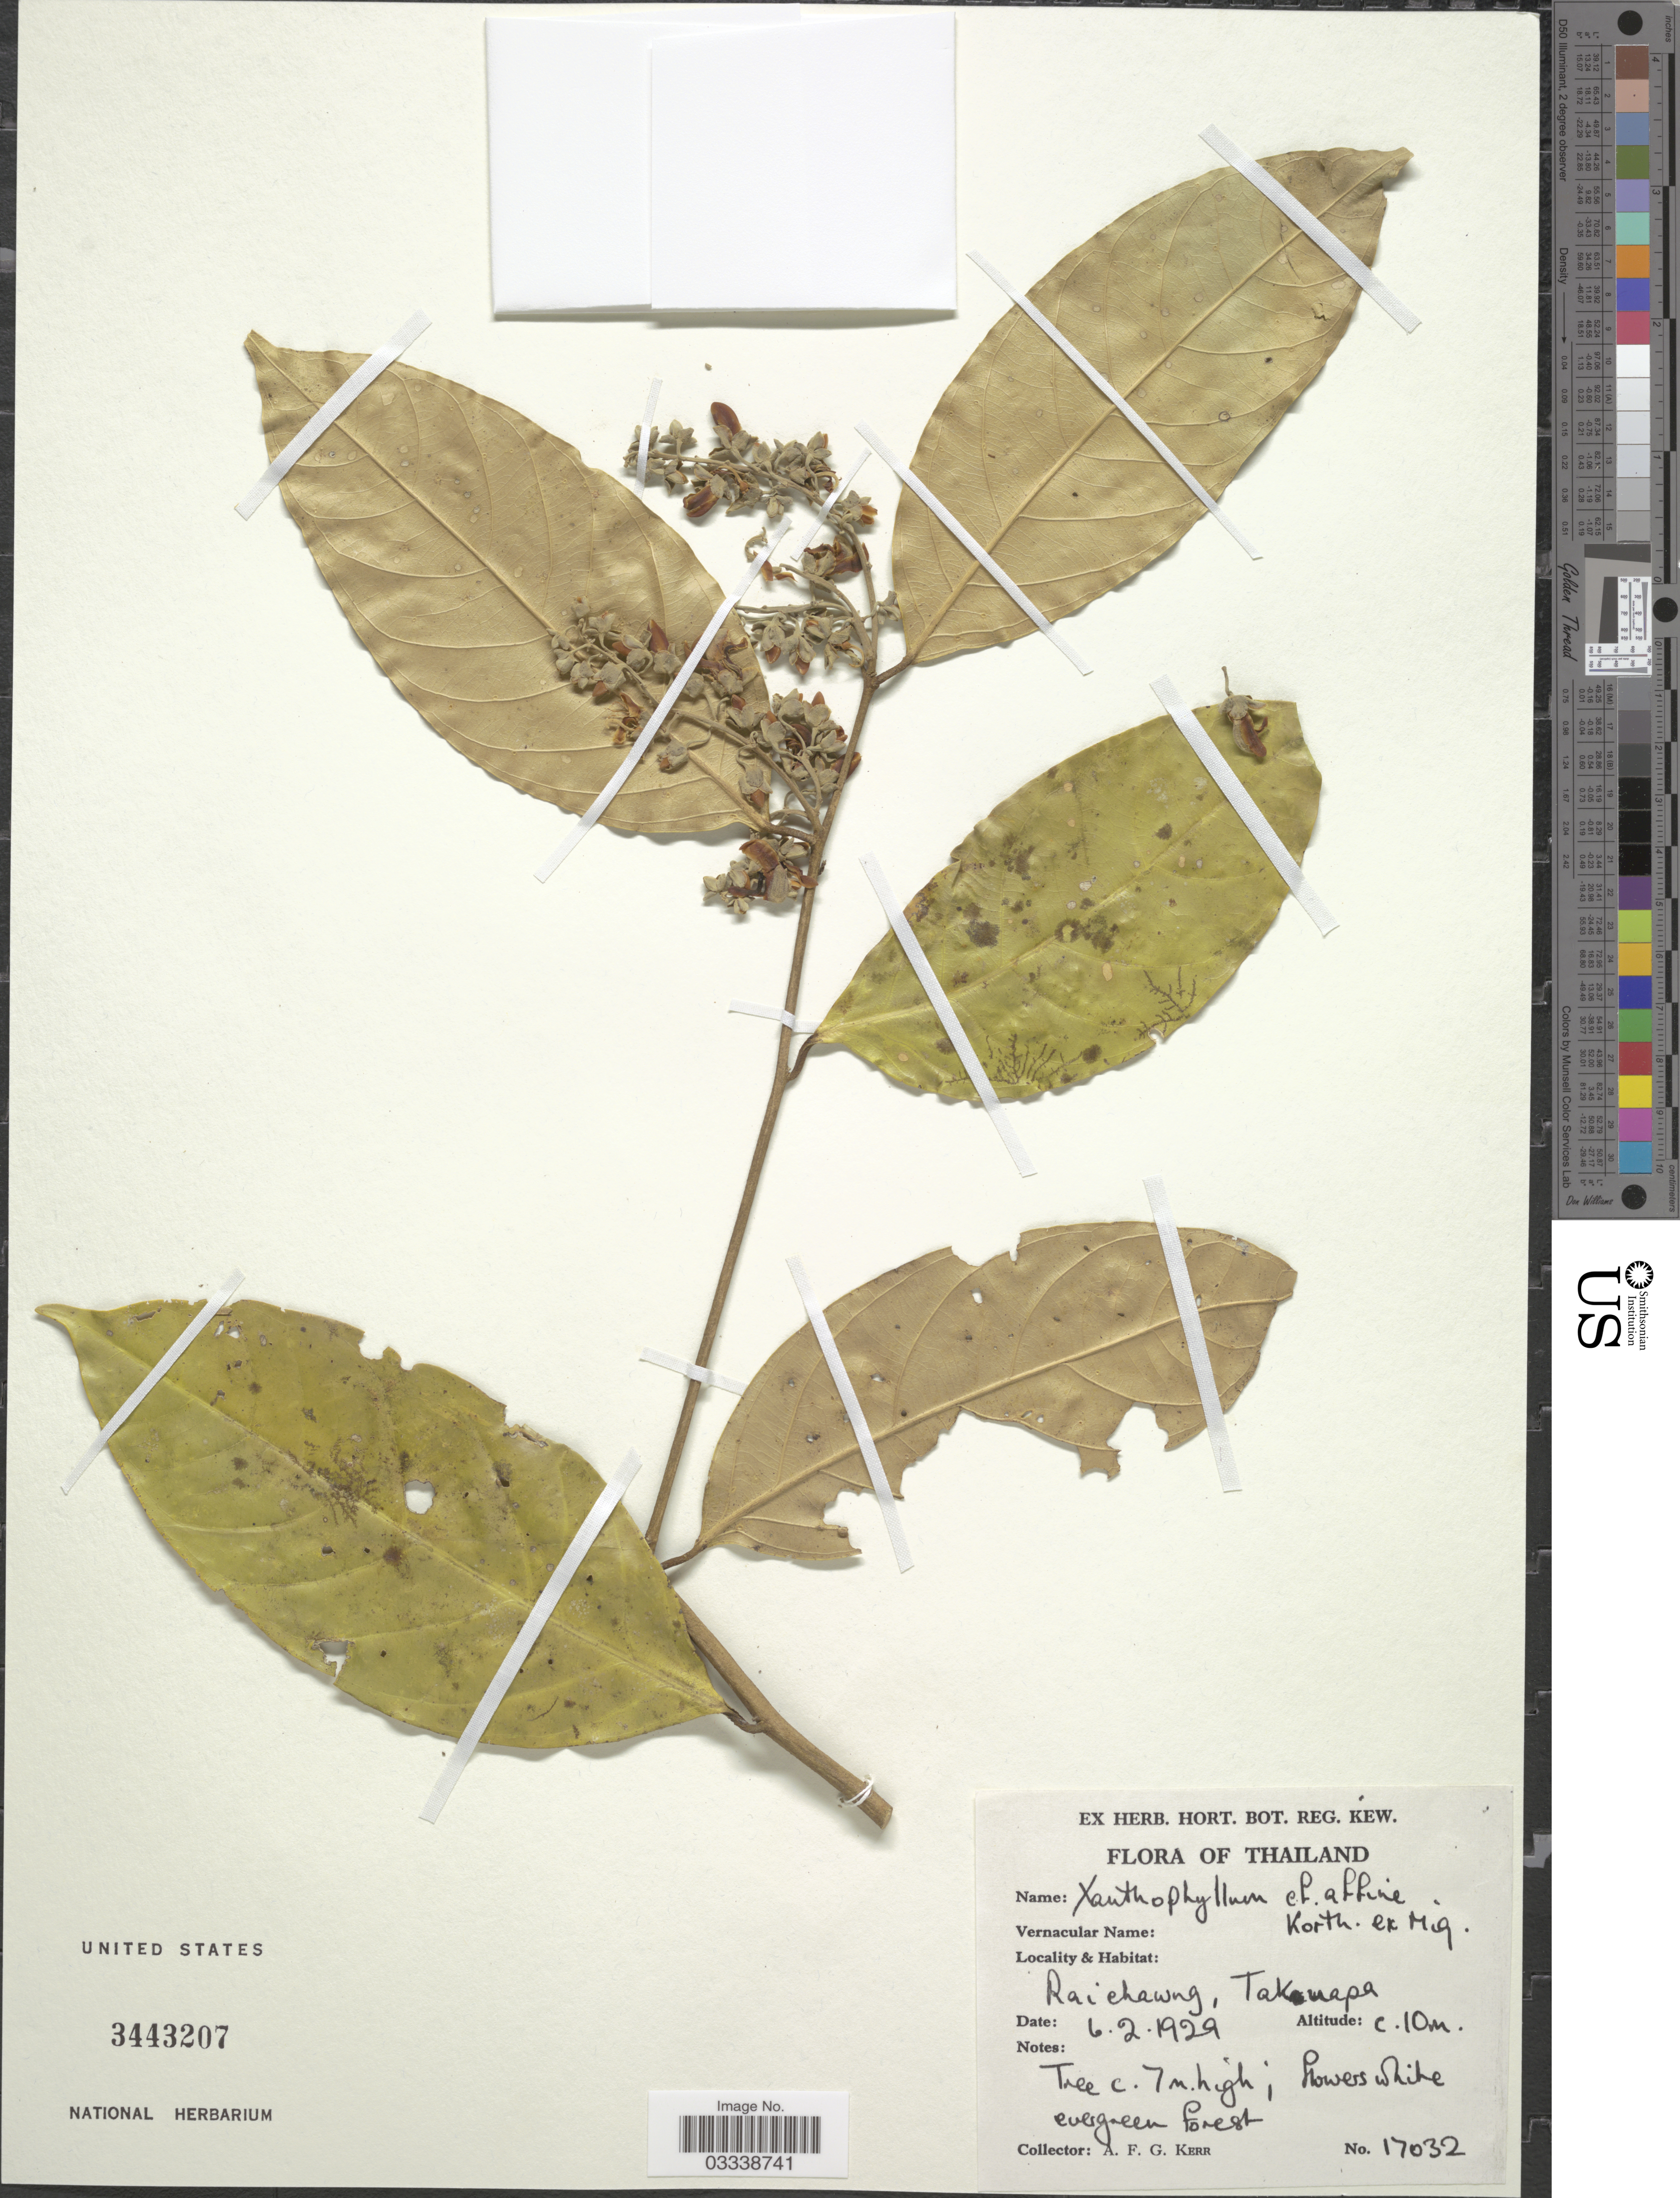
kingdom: Plantae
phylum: Tracheophyta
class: Magnoliopsida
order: Fabales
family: Polygalaceae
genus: Xanthophyllum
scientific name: Xanthophyllum affine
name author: Korth. ex Miq.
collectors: A. F. G. Kerr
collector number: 17032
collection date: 1929-02-06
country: Thailand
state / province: Phang Nga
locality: Raichawng, Takuapa.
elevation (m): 10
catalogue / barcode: US 3443207